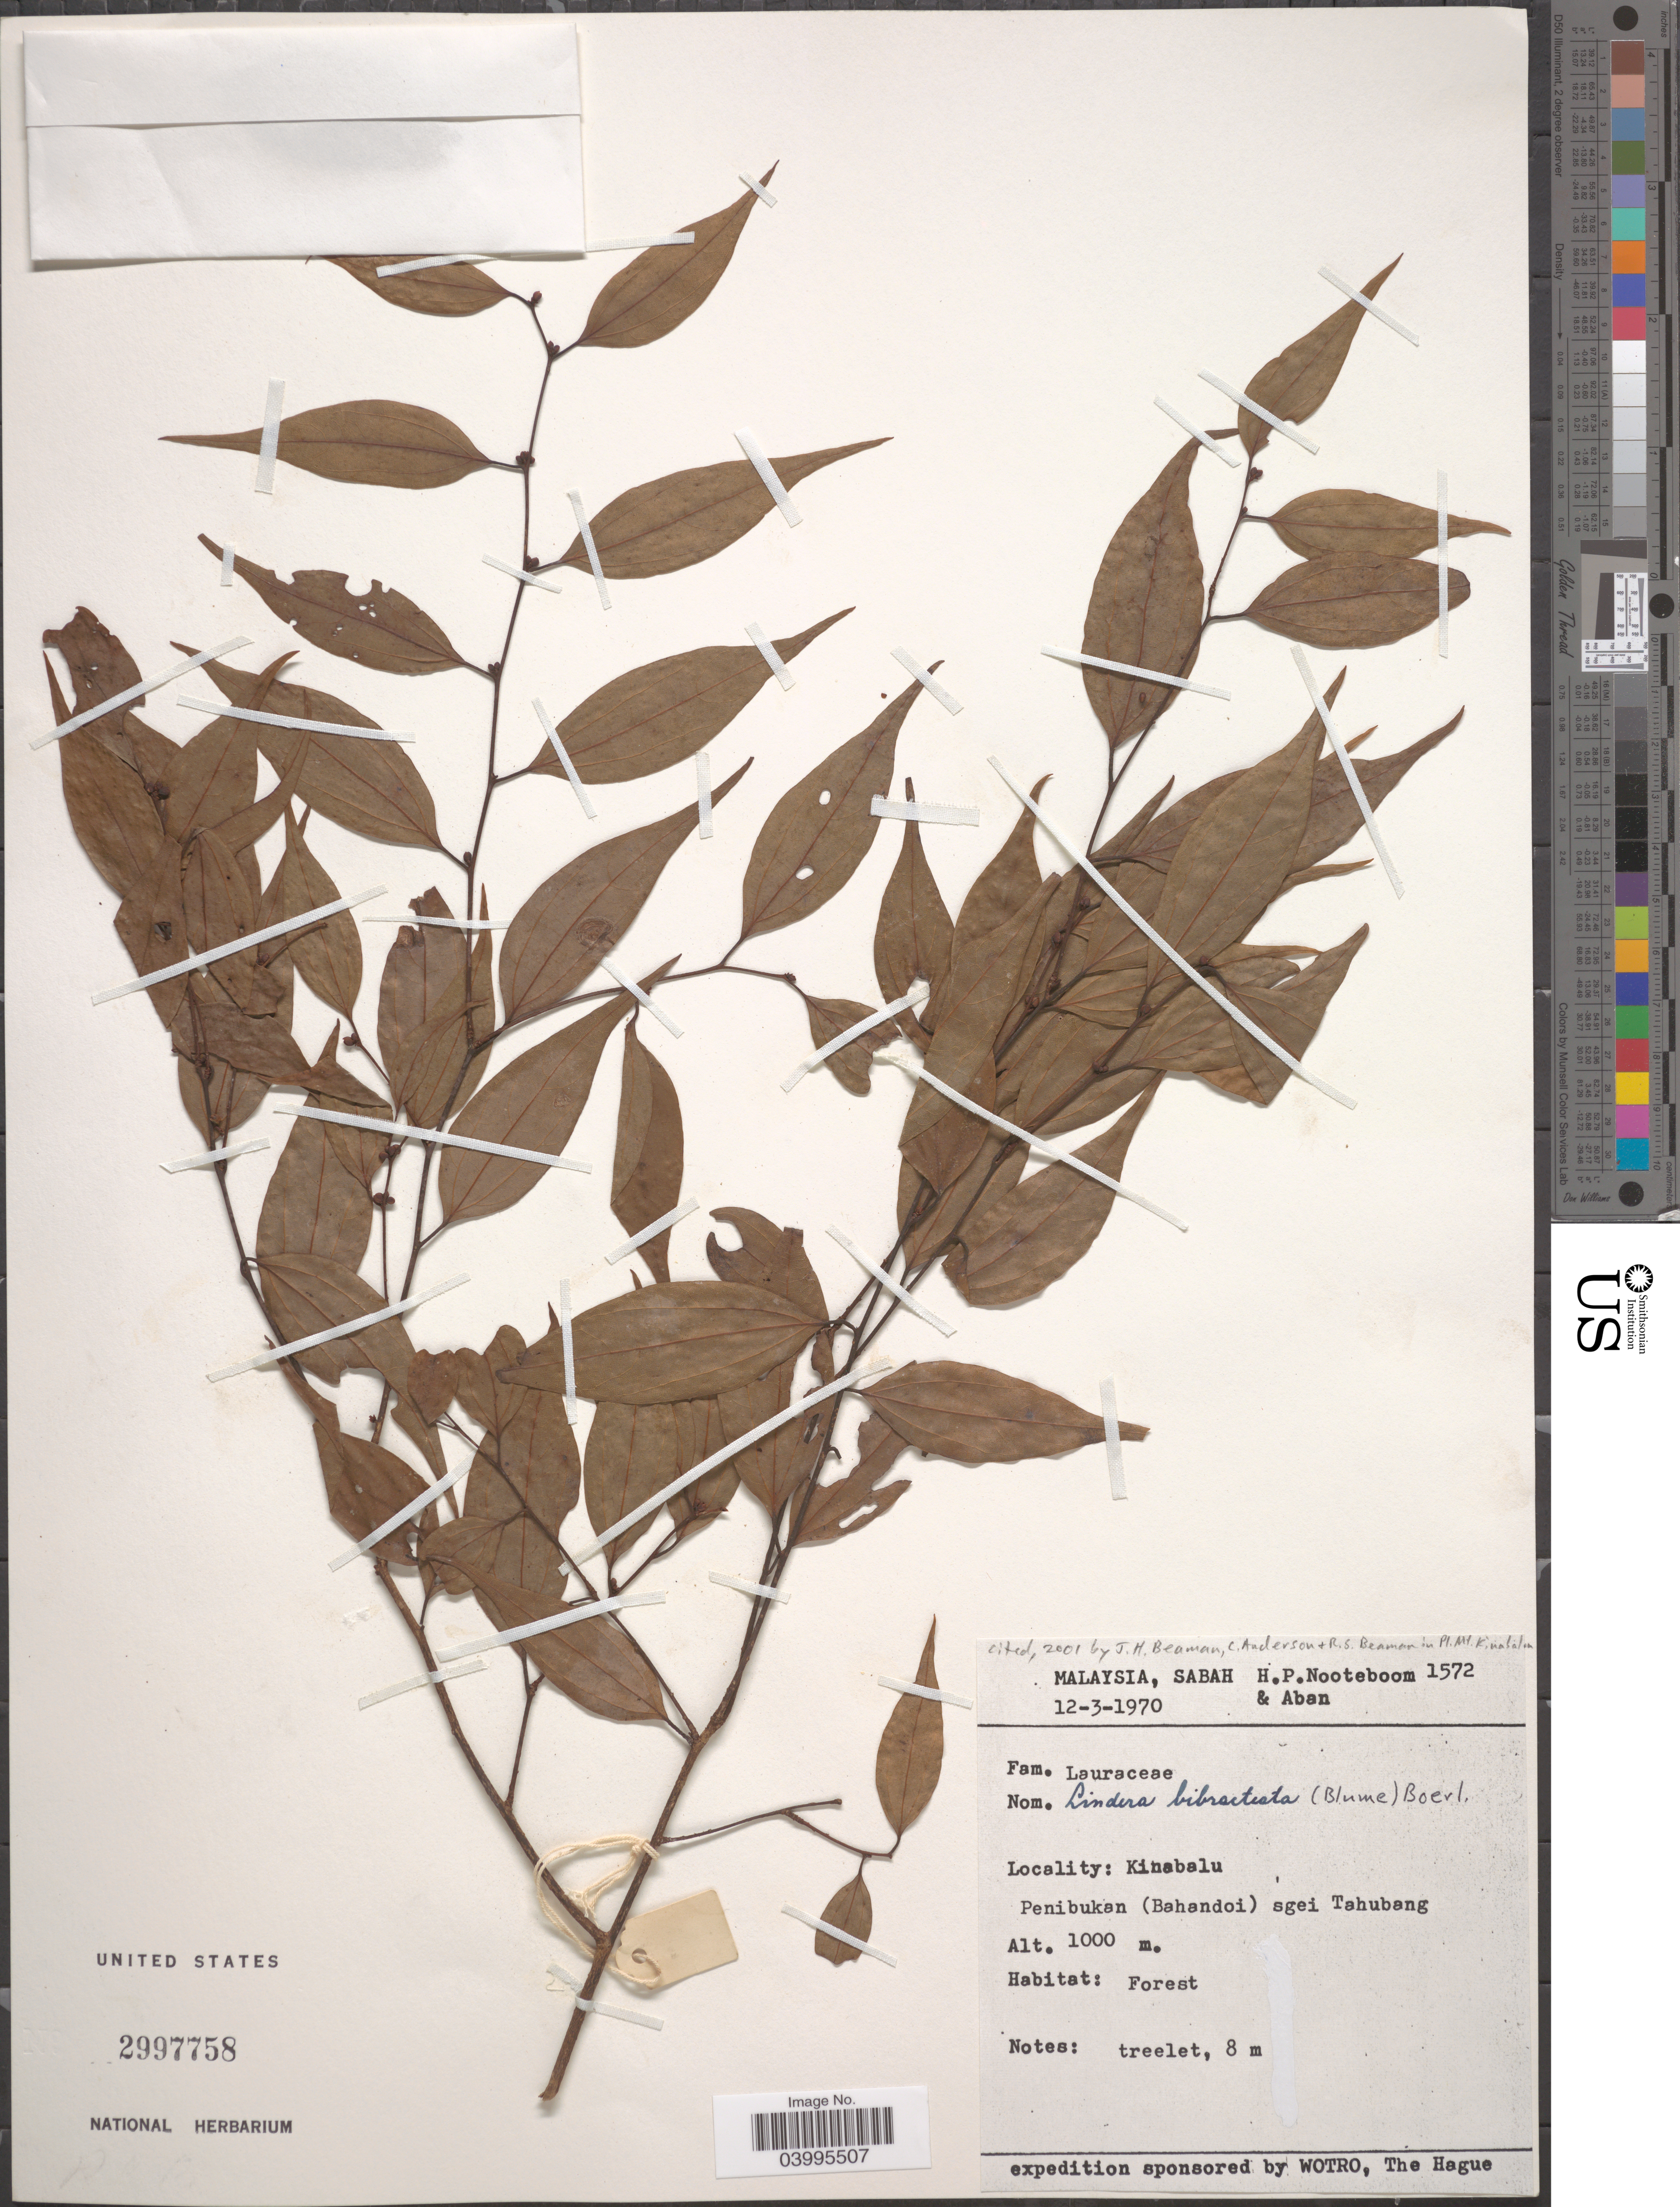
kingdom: Plantae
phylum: Tracheophyta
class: Magnoliopsida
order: Laurales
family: Lauraceae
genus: Lindera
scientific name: Lindera bibracteata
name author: Boerl.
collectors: H. P. Nooteboom & -- Aban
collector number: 1572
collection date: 1970-03-12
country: Malaysia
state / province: Sabah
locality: Kinabalu. Penibukan (Bahandoi) sgei Tahubang.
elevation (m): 1000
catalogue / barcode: US 2997758